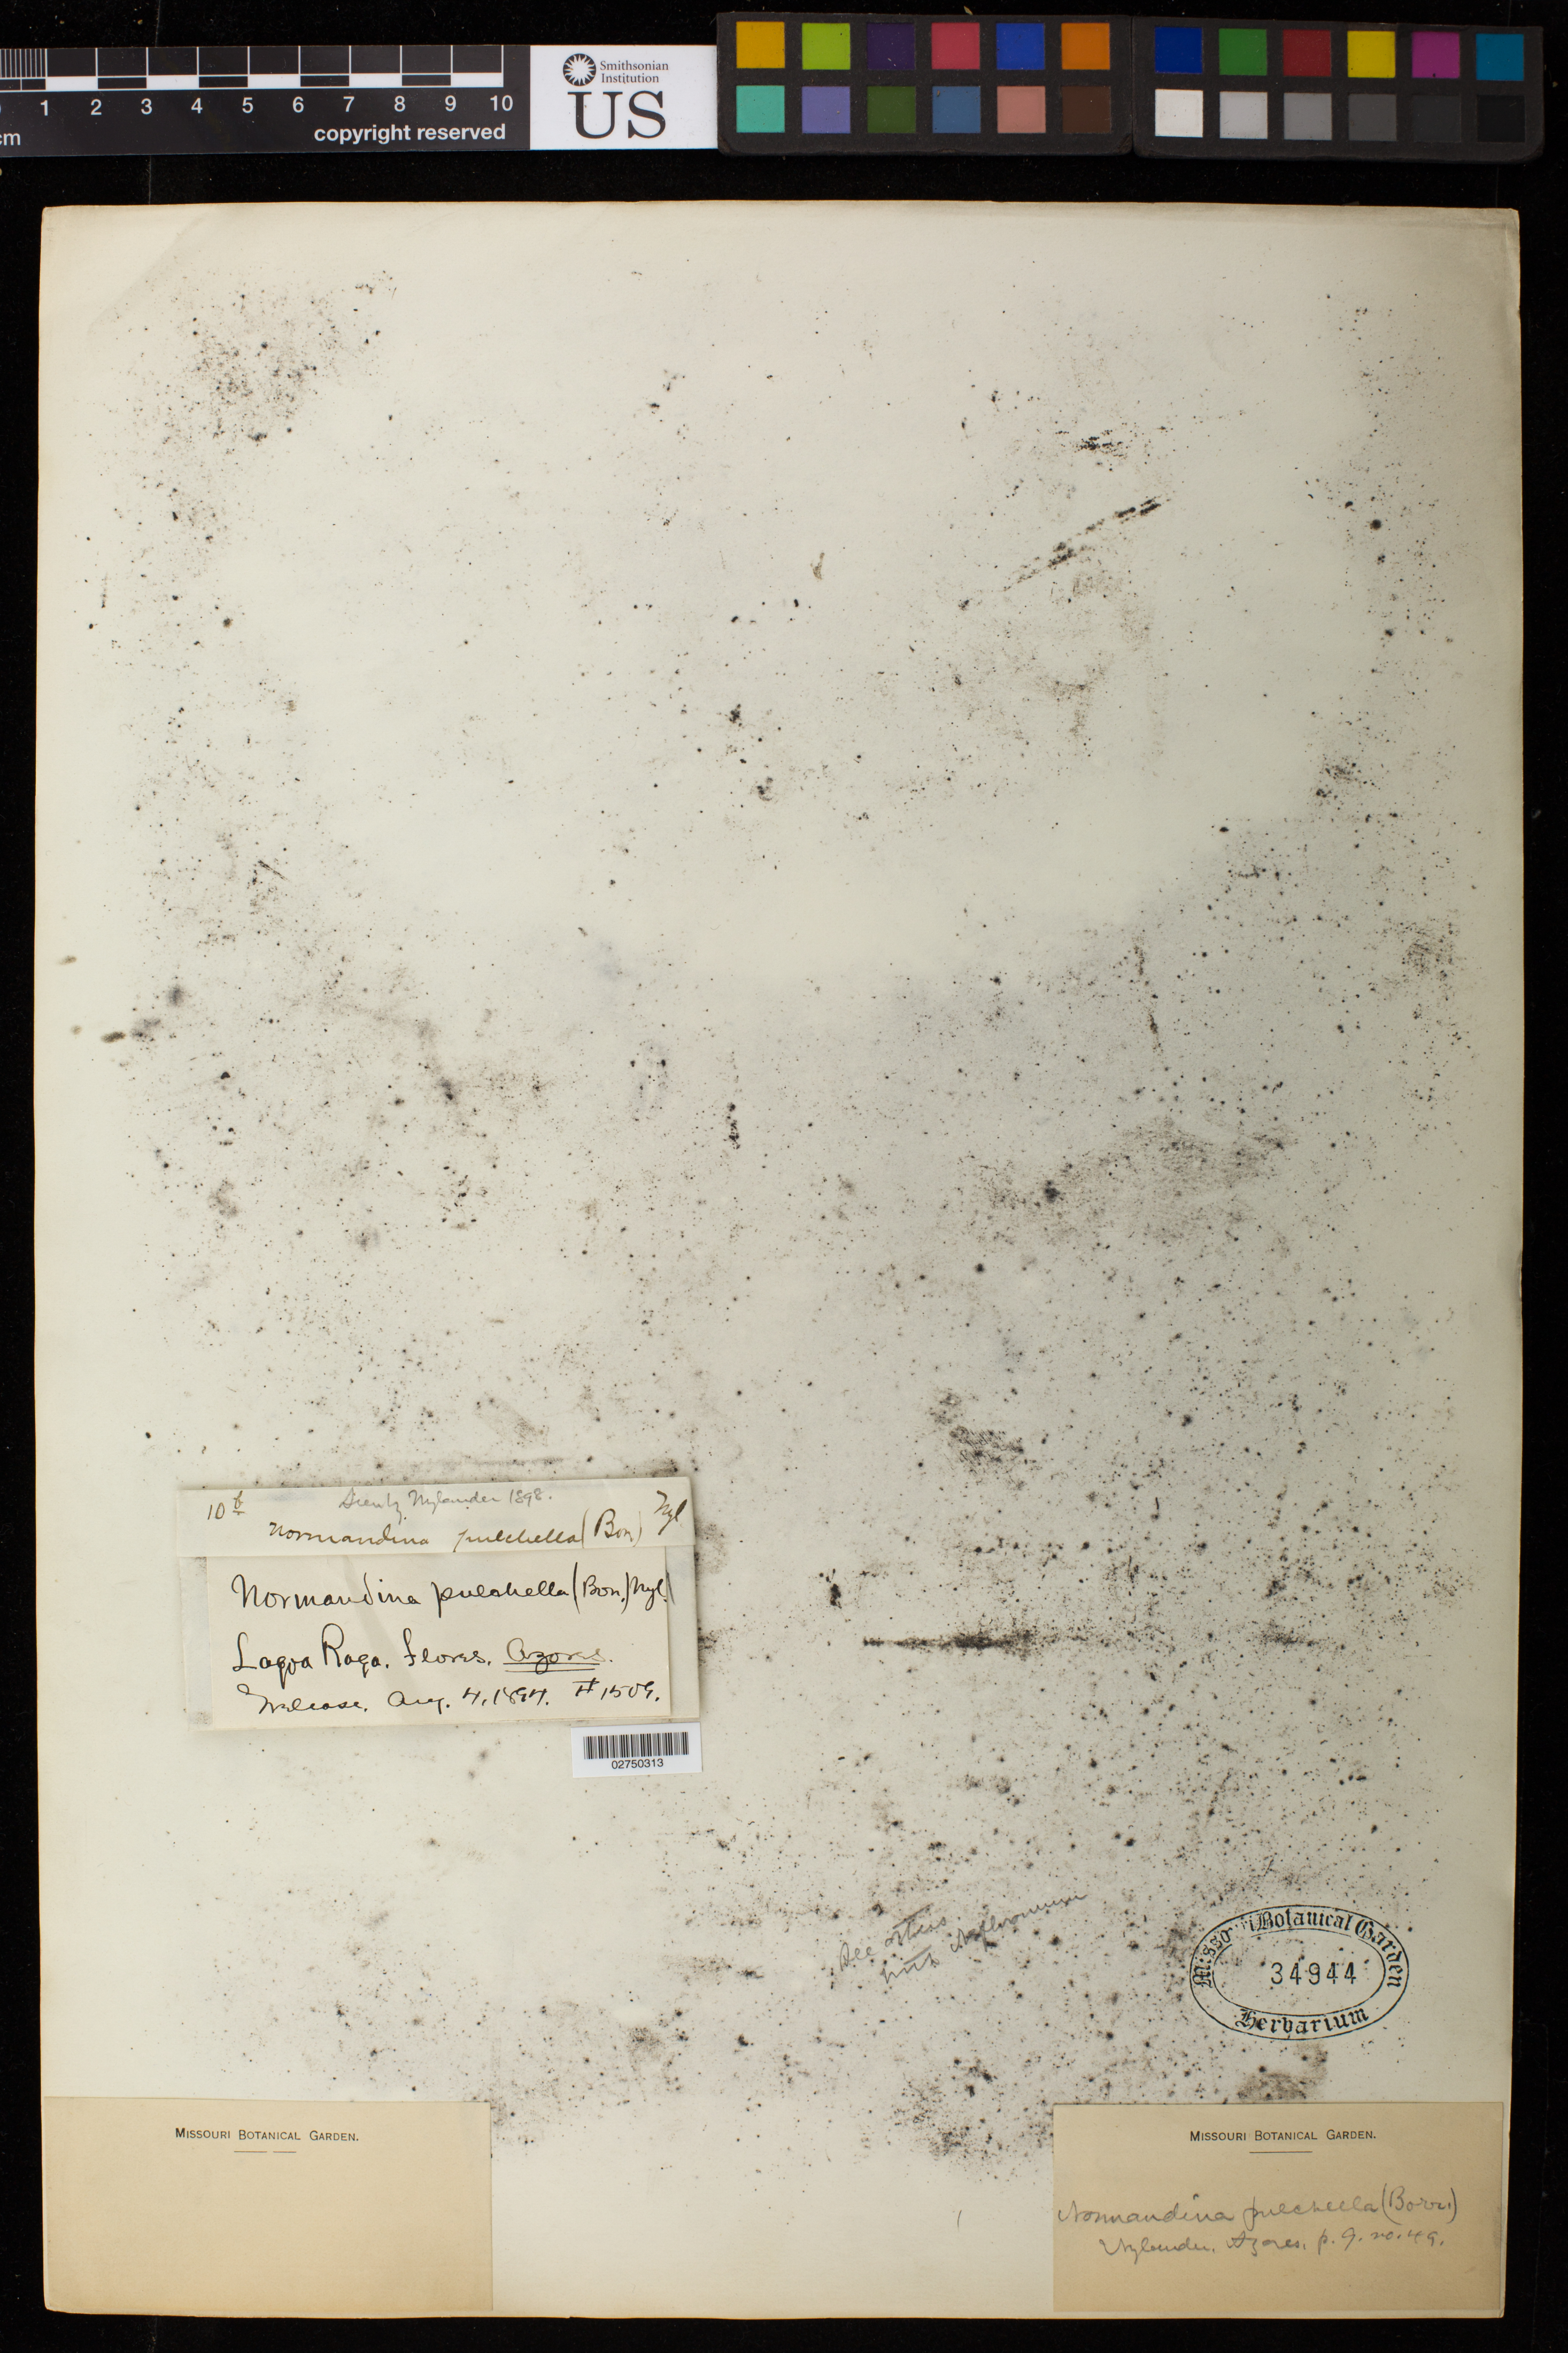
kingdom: Fungi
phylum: Ascomycota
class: Eurotiomycetes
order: Verrucariales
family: Verrucariaceae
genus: Normandina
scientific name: Normandina pulchella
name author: (Borrer) Nyl.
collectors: -- Trelease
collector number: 1509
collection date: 1894-08-04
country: Portugal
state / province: Azores (Aut. Reg.)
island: São Miguel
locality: Lagoa